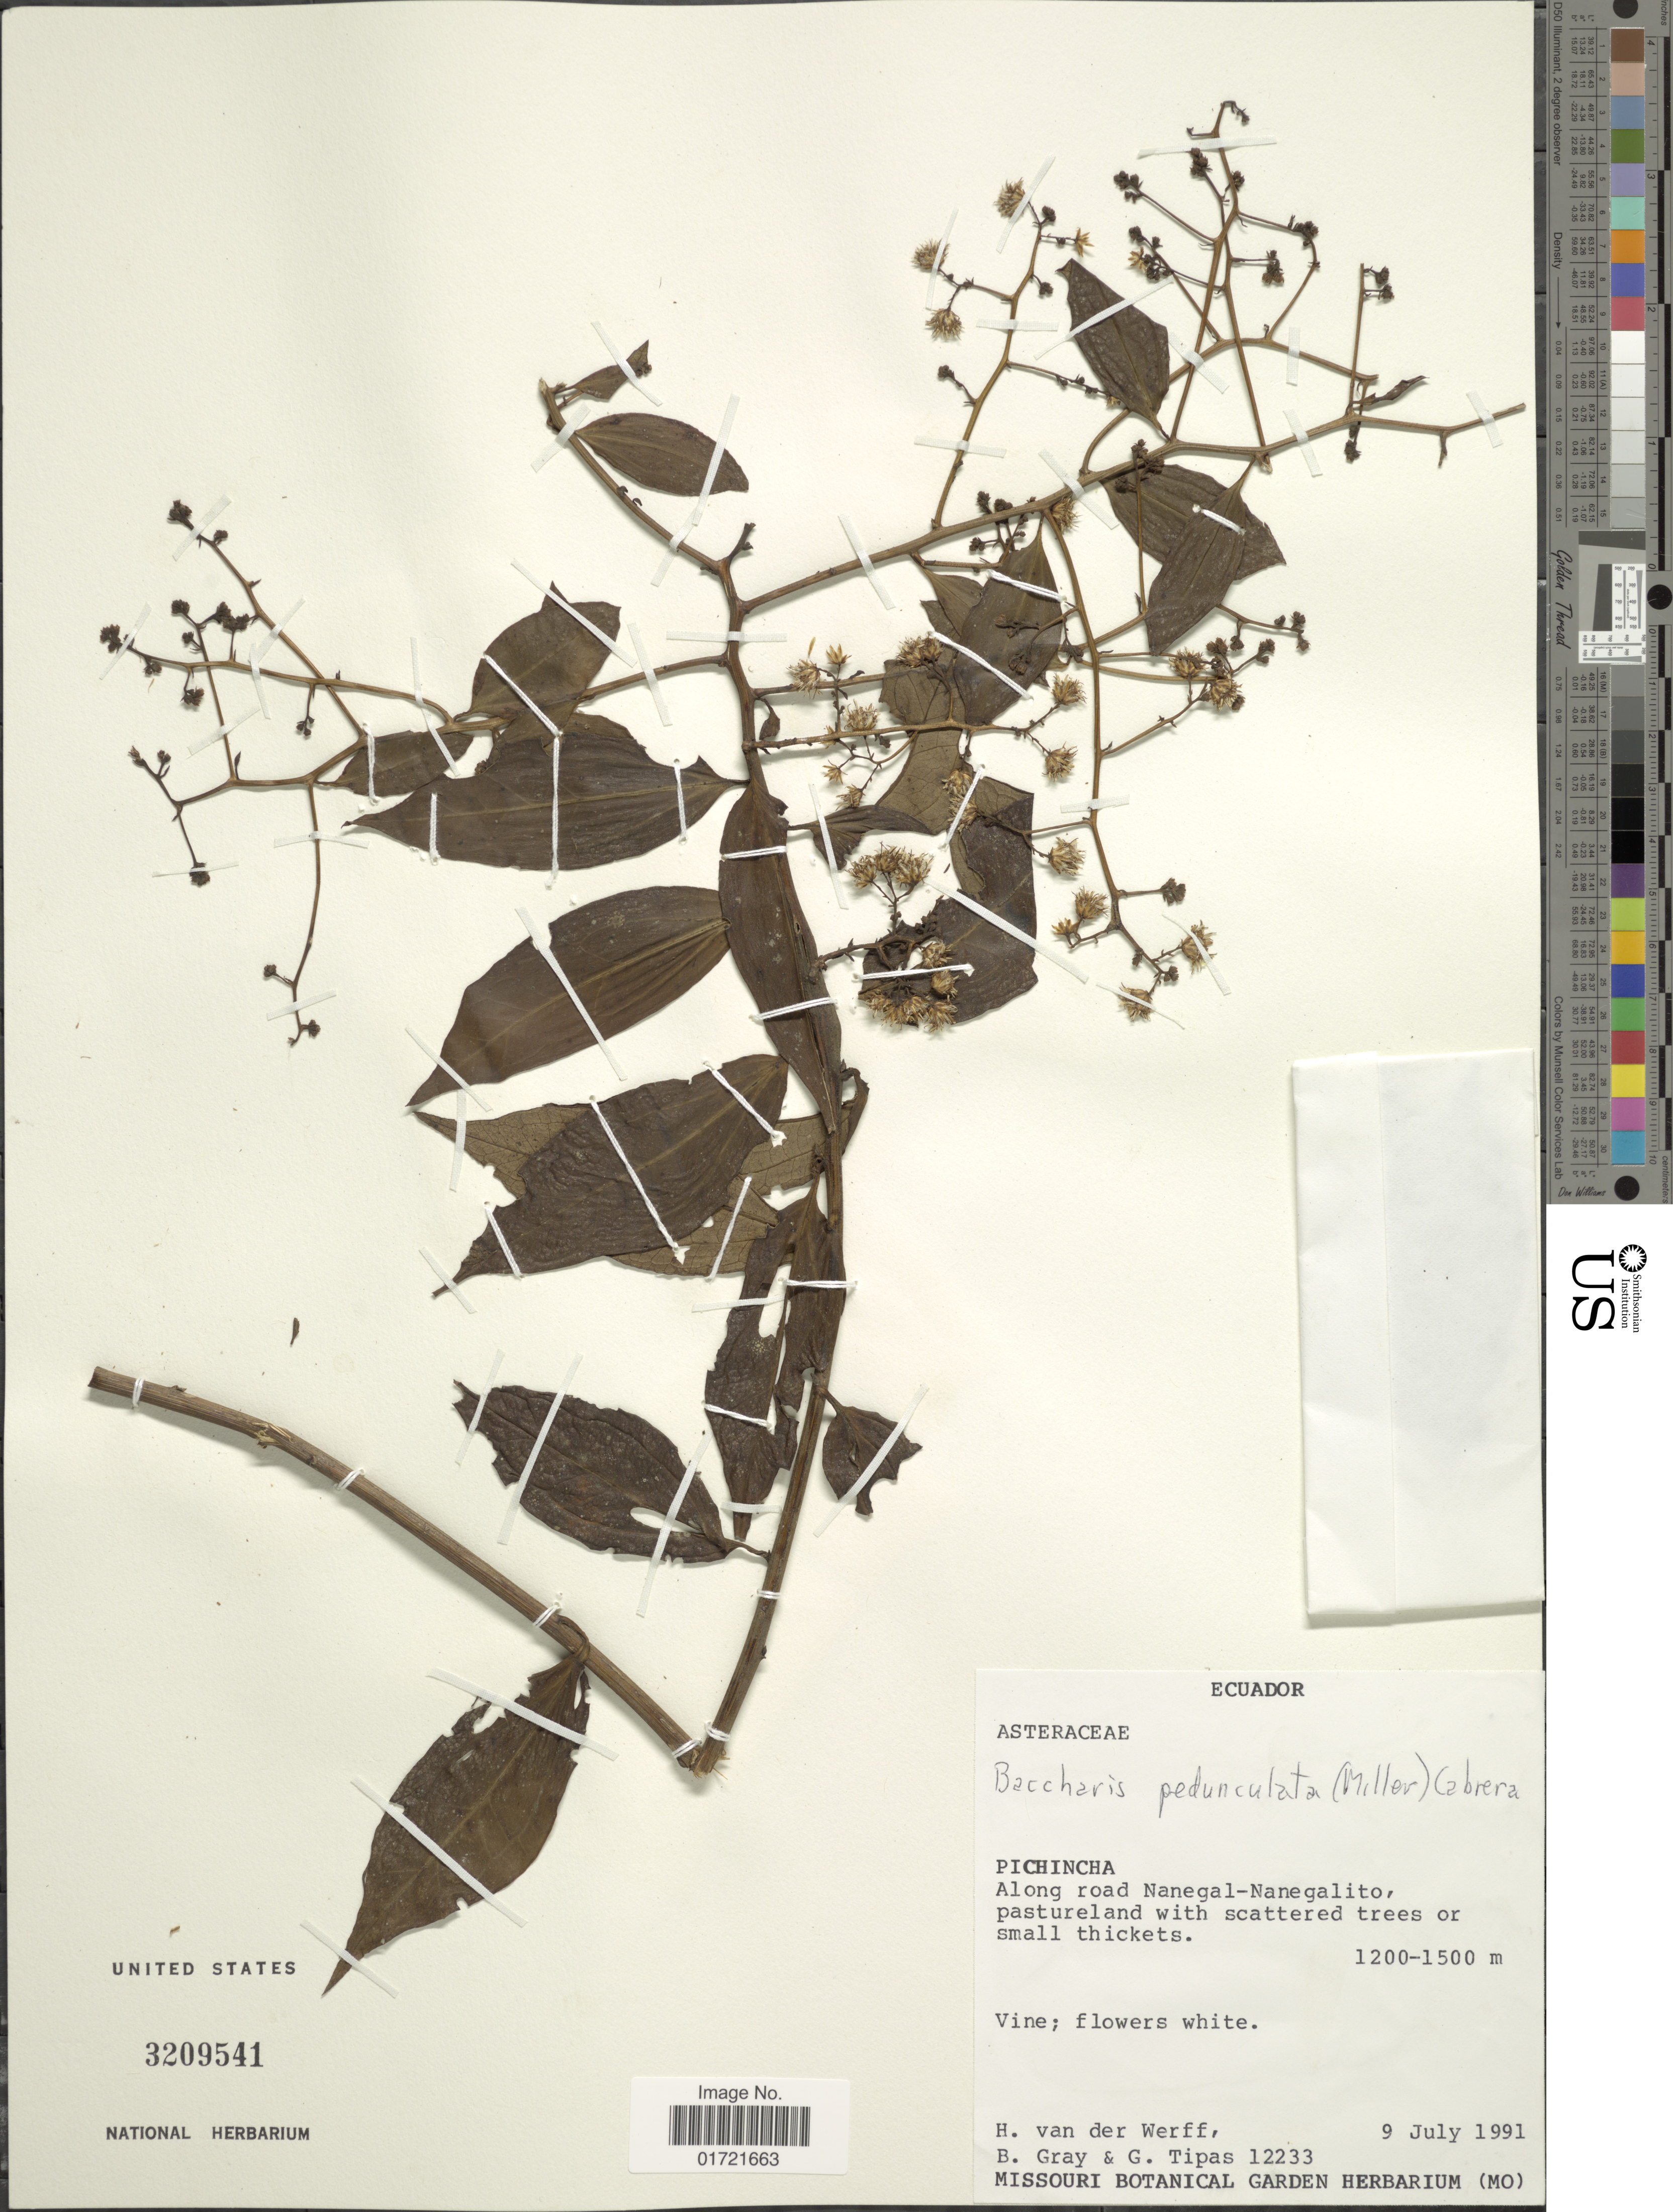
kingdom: Plantae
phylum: Tracheophyta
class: Magnoliopsida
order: Asterales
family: Asteraceae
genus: Baccharis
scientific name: Baccharis trinervis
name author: (Lam.) Pers.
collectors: H. van der Werff, B. Gray & G. Tipas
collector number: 12233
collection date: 1991-07-09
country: Ecuador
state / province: Pichincha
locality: Pichincha: Along road Nanegal-Nanegalito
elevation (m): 1200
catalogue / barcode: US 3209541